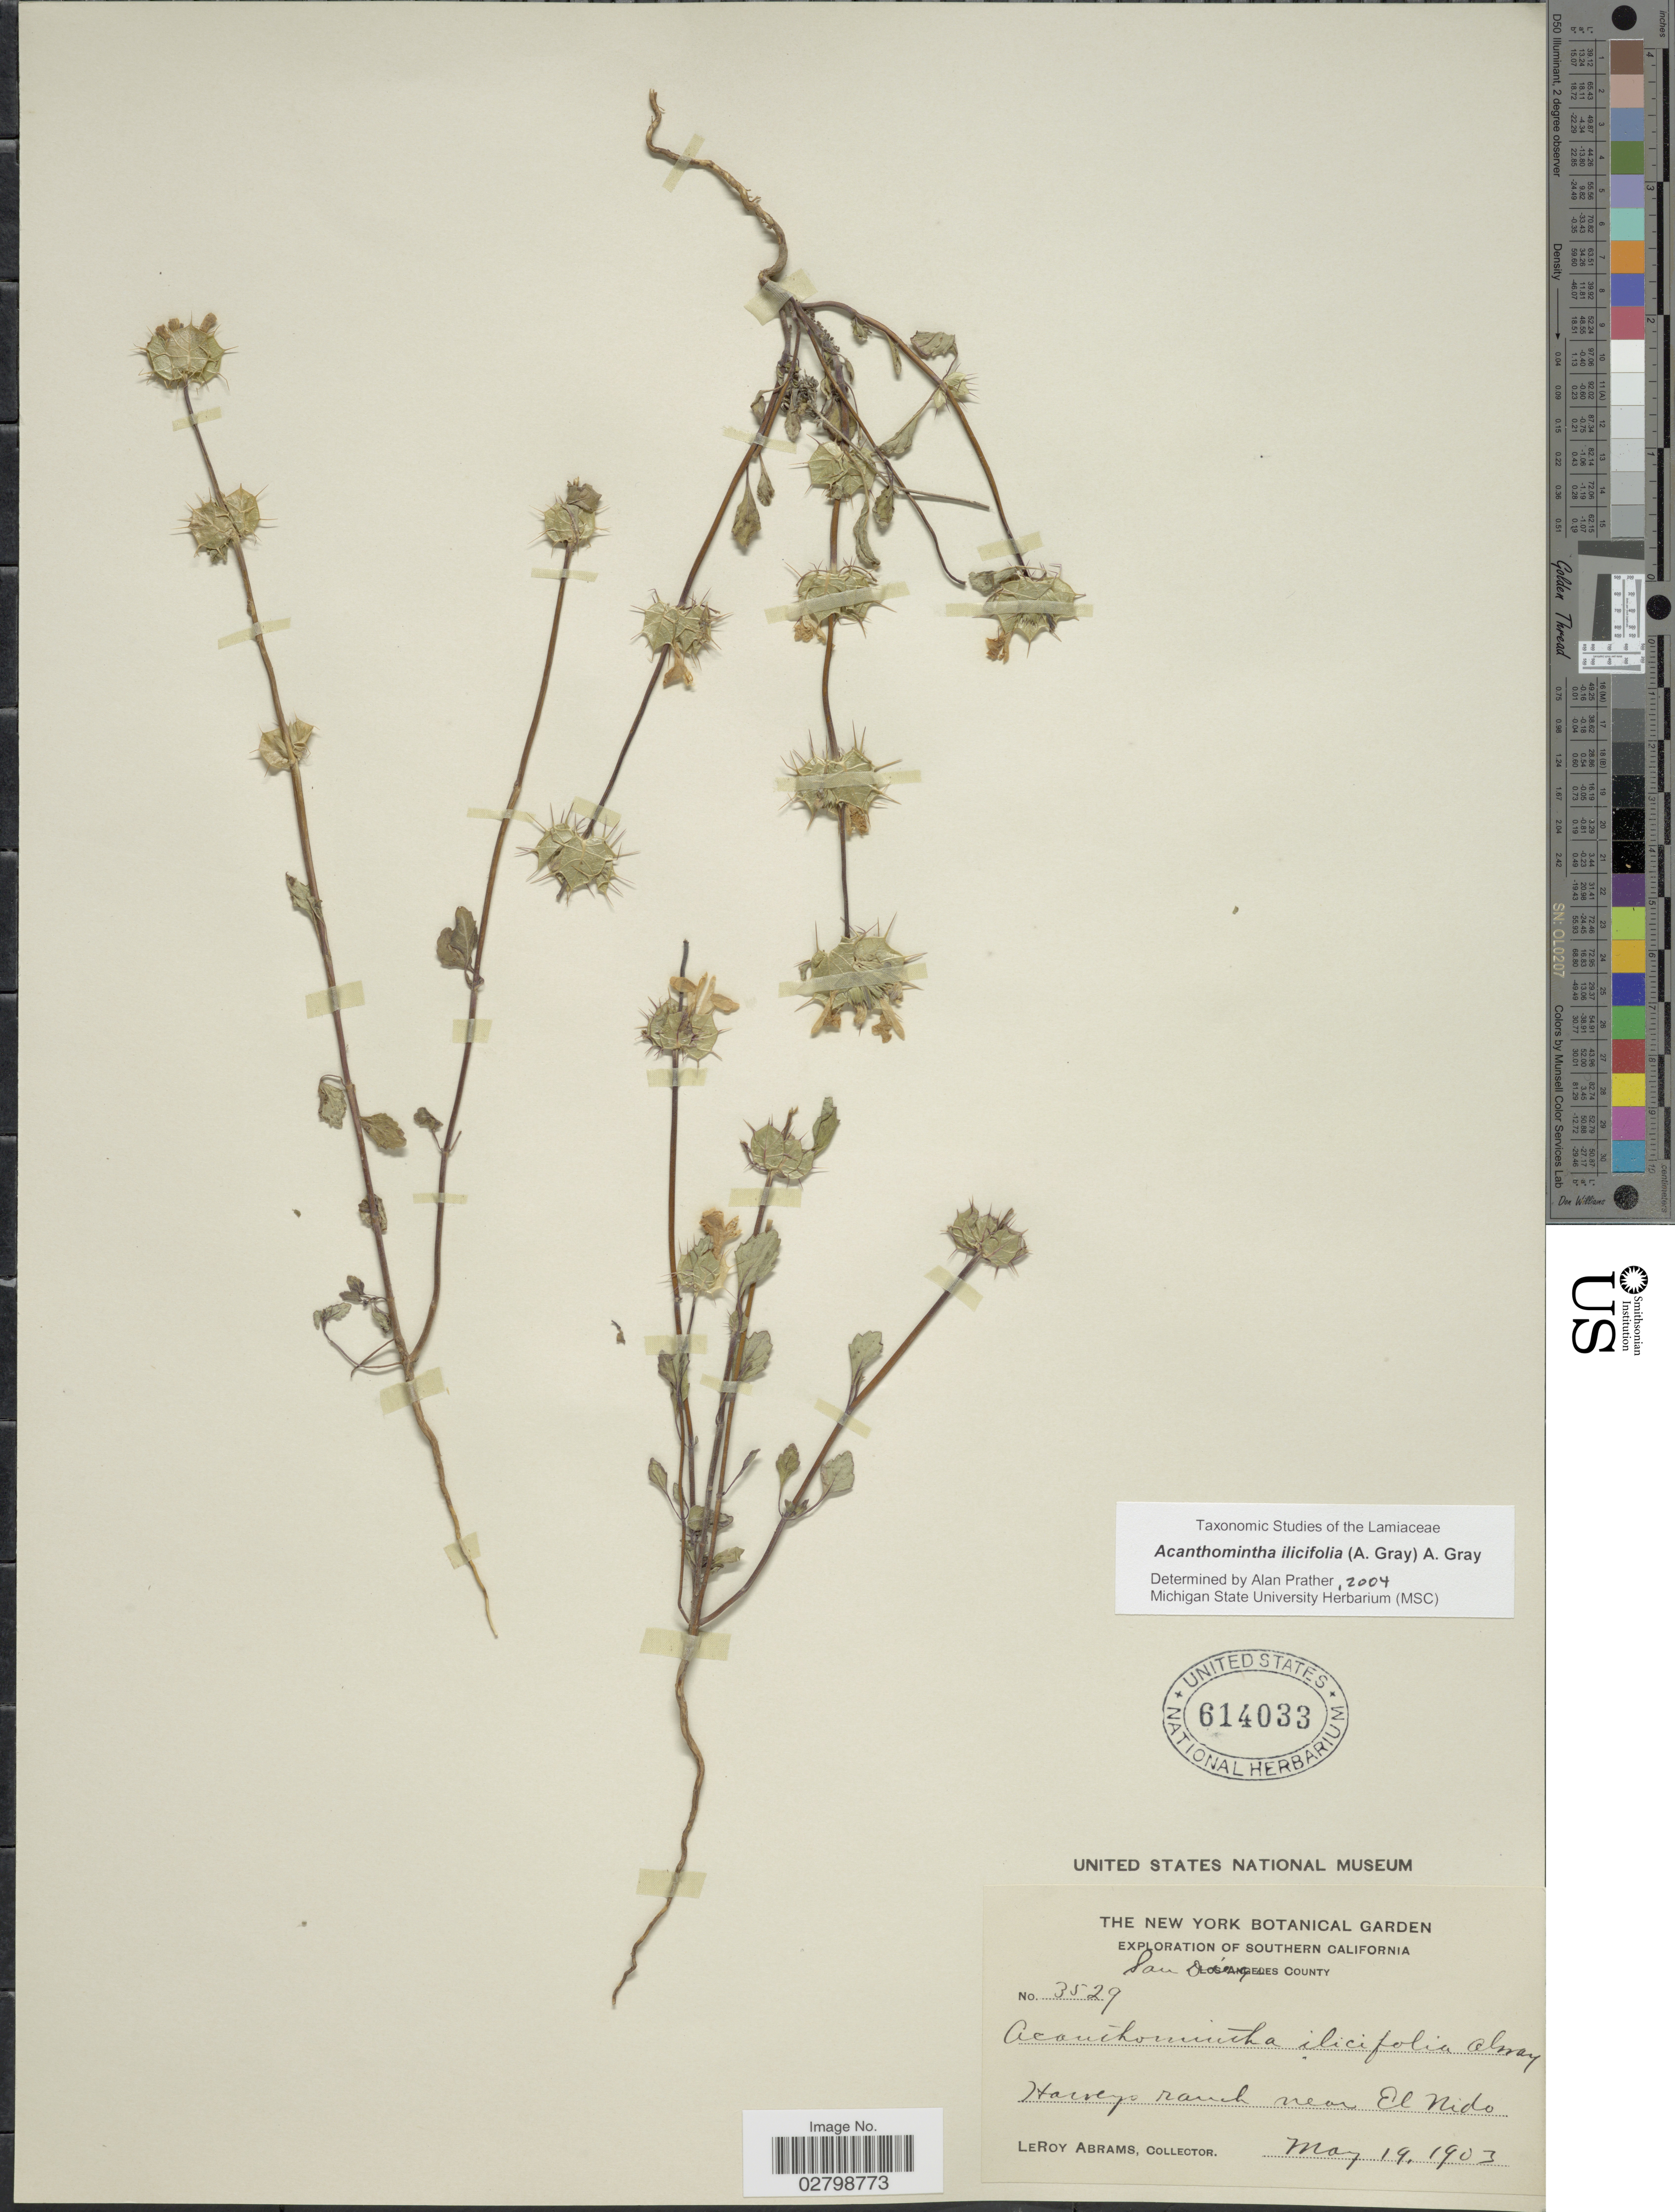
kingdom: Plantae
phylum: Tracheophyta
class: Magnoliopsida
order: Lamiales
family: Lamiaceae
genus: Acanthomintha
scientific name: Acanthomintha ilicifolia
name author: A. Gray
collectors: L. Abrams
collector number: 3529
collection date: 1903-05-19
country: United States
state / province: California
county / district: San Diego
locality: Southern California, San Diego County, Harveys ranch near El Nido.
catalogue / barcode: US 614033